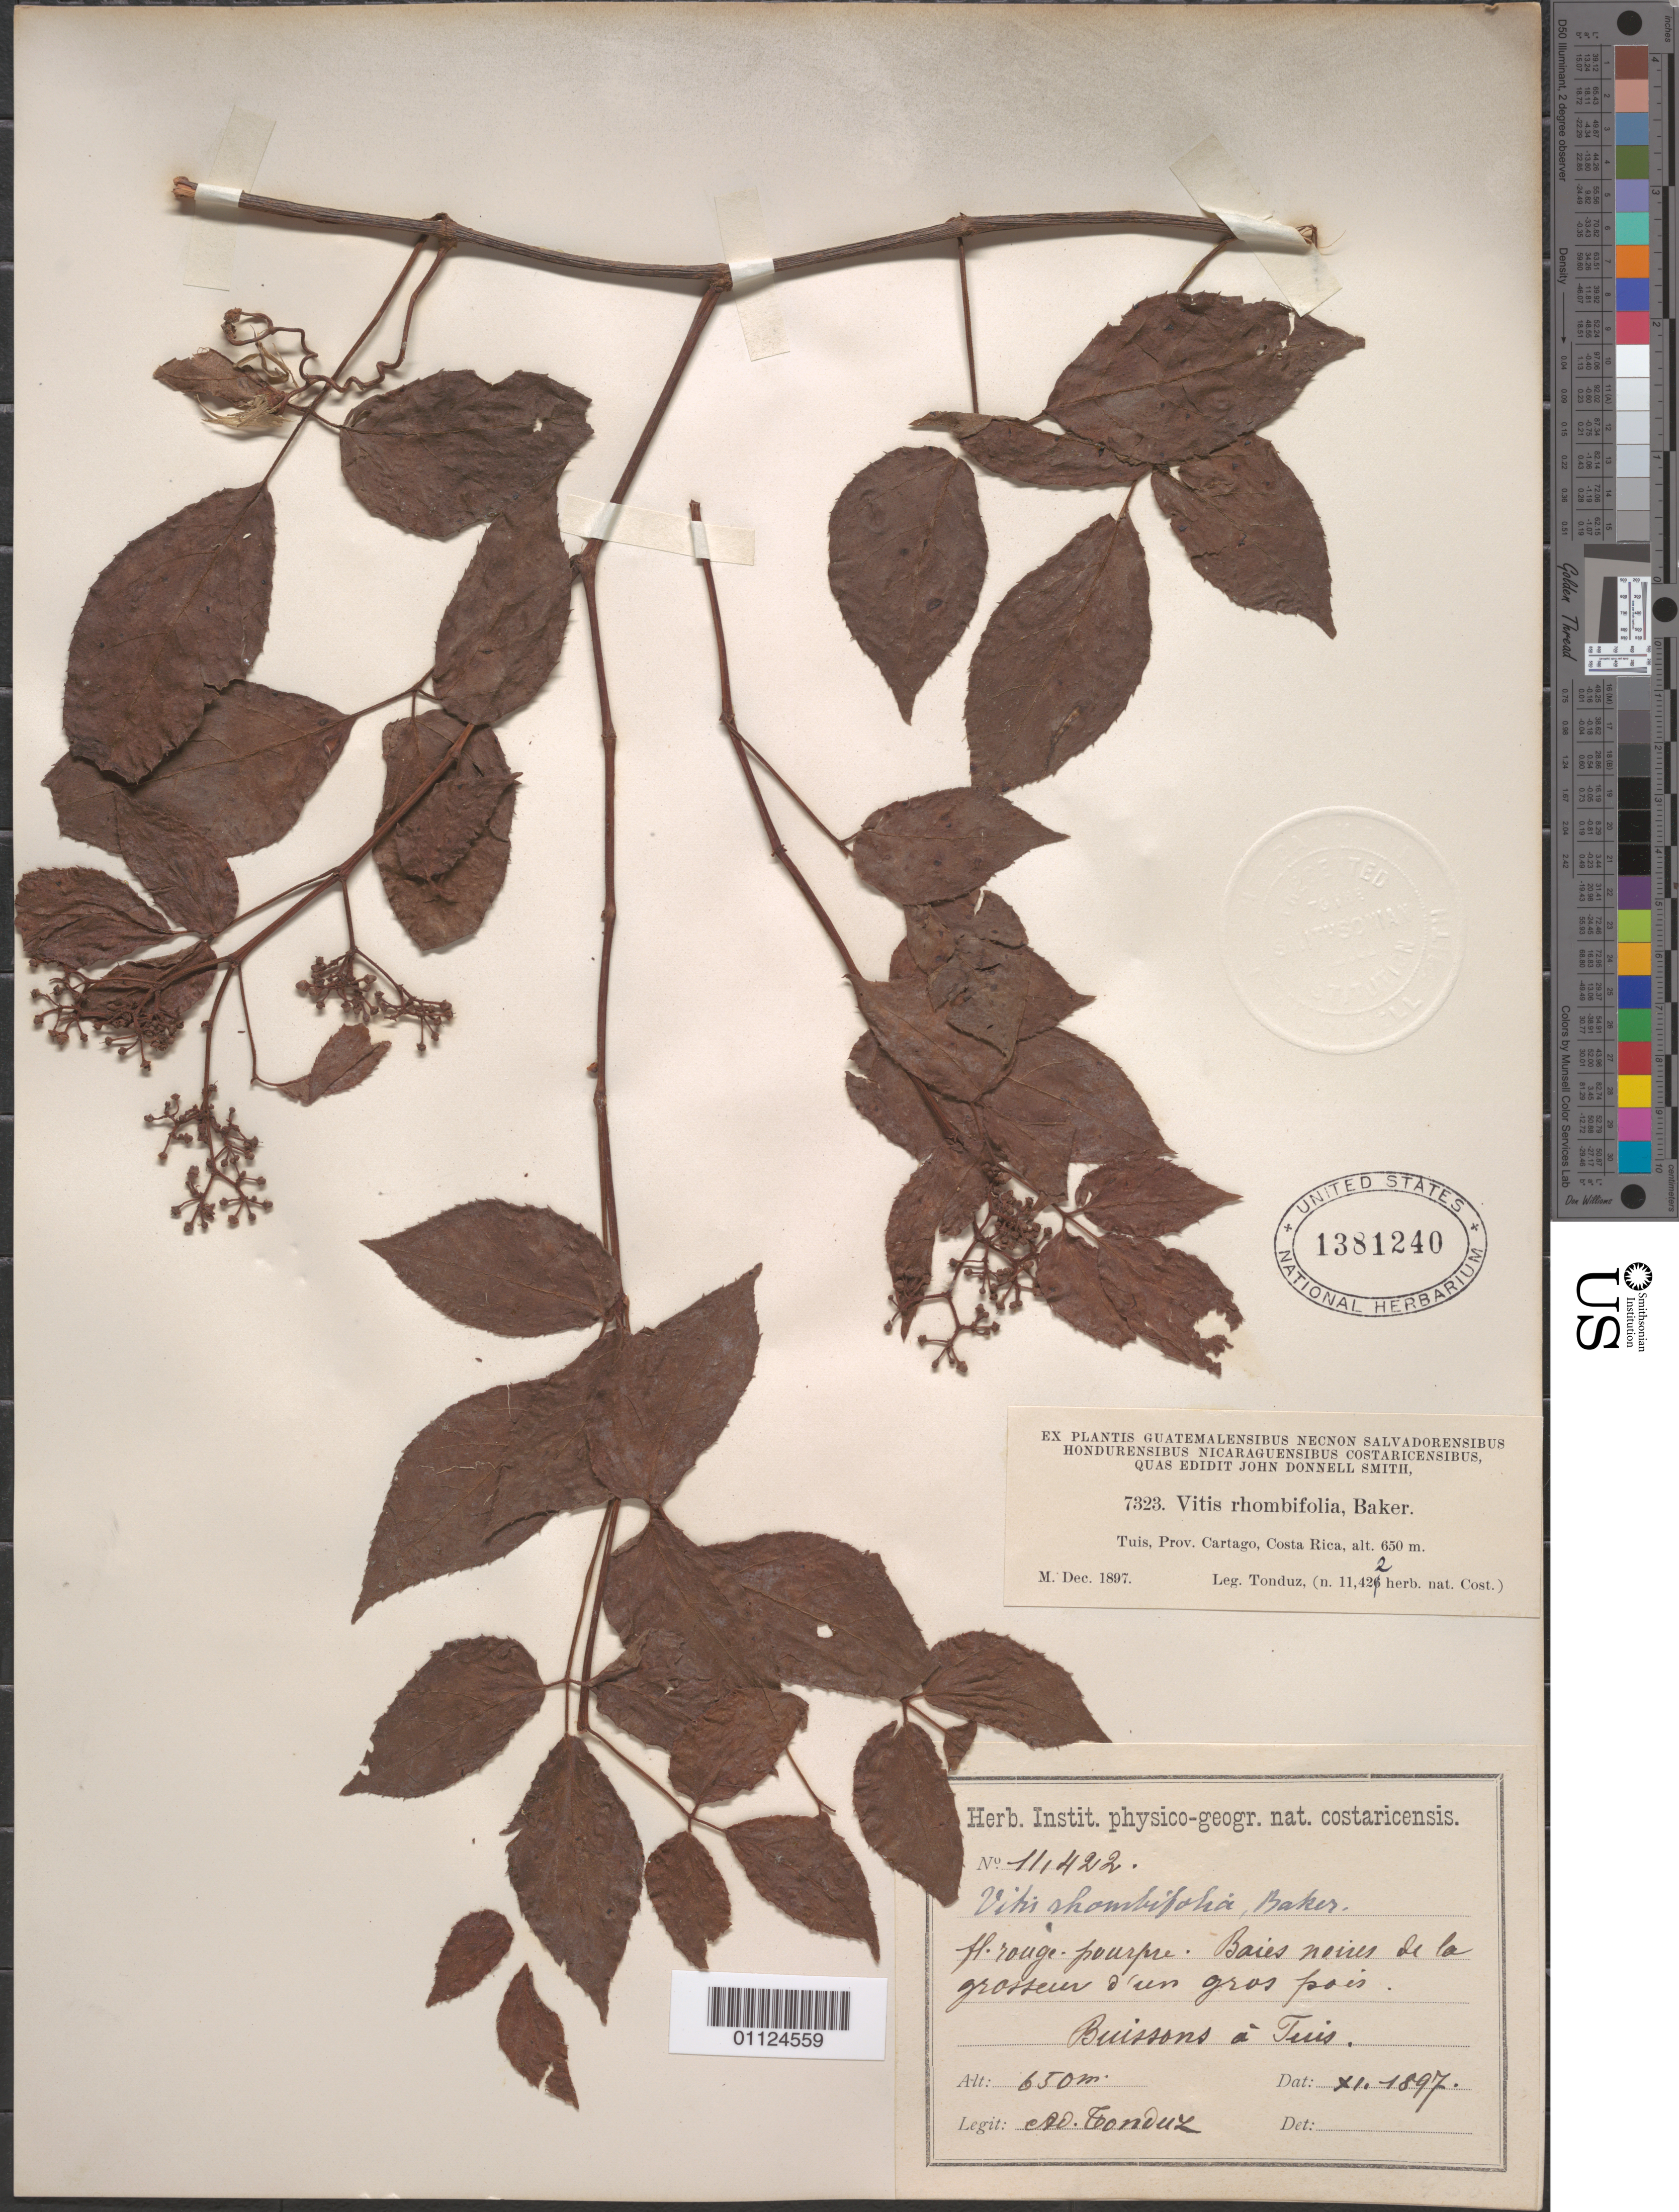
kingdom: Plantae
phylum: Tracheophyta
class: Magnoliopsida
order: Vitales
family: Vitaceae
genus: Cissus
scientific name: Cissus rhombifolia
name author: Vahl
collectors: A. Tonduz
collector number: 11422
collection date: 1897-11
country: Costa Rica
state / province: Cartago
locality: Tuis.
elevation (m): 650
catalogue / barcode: US 1381240